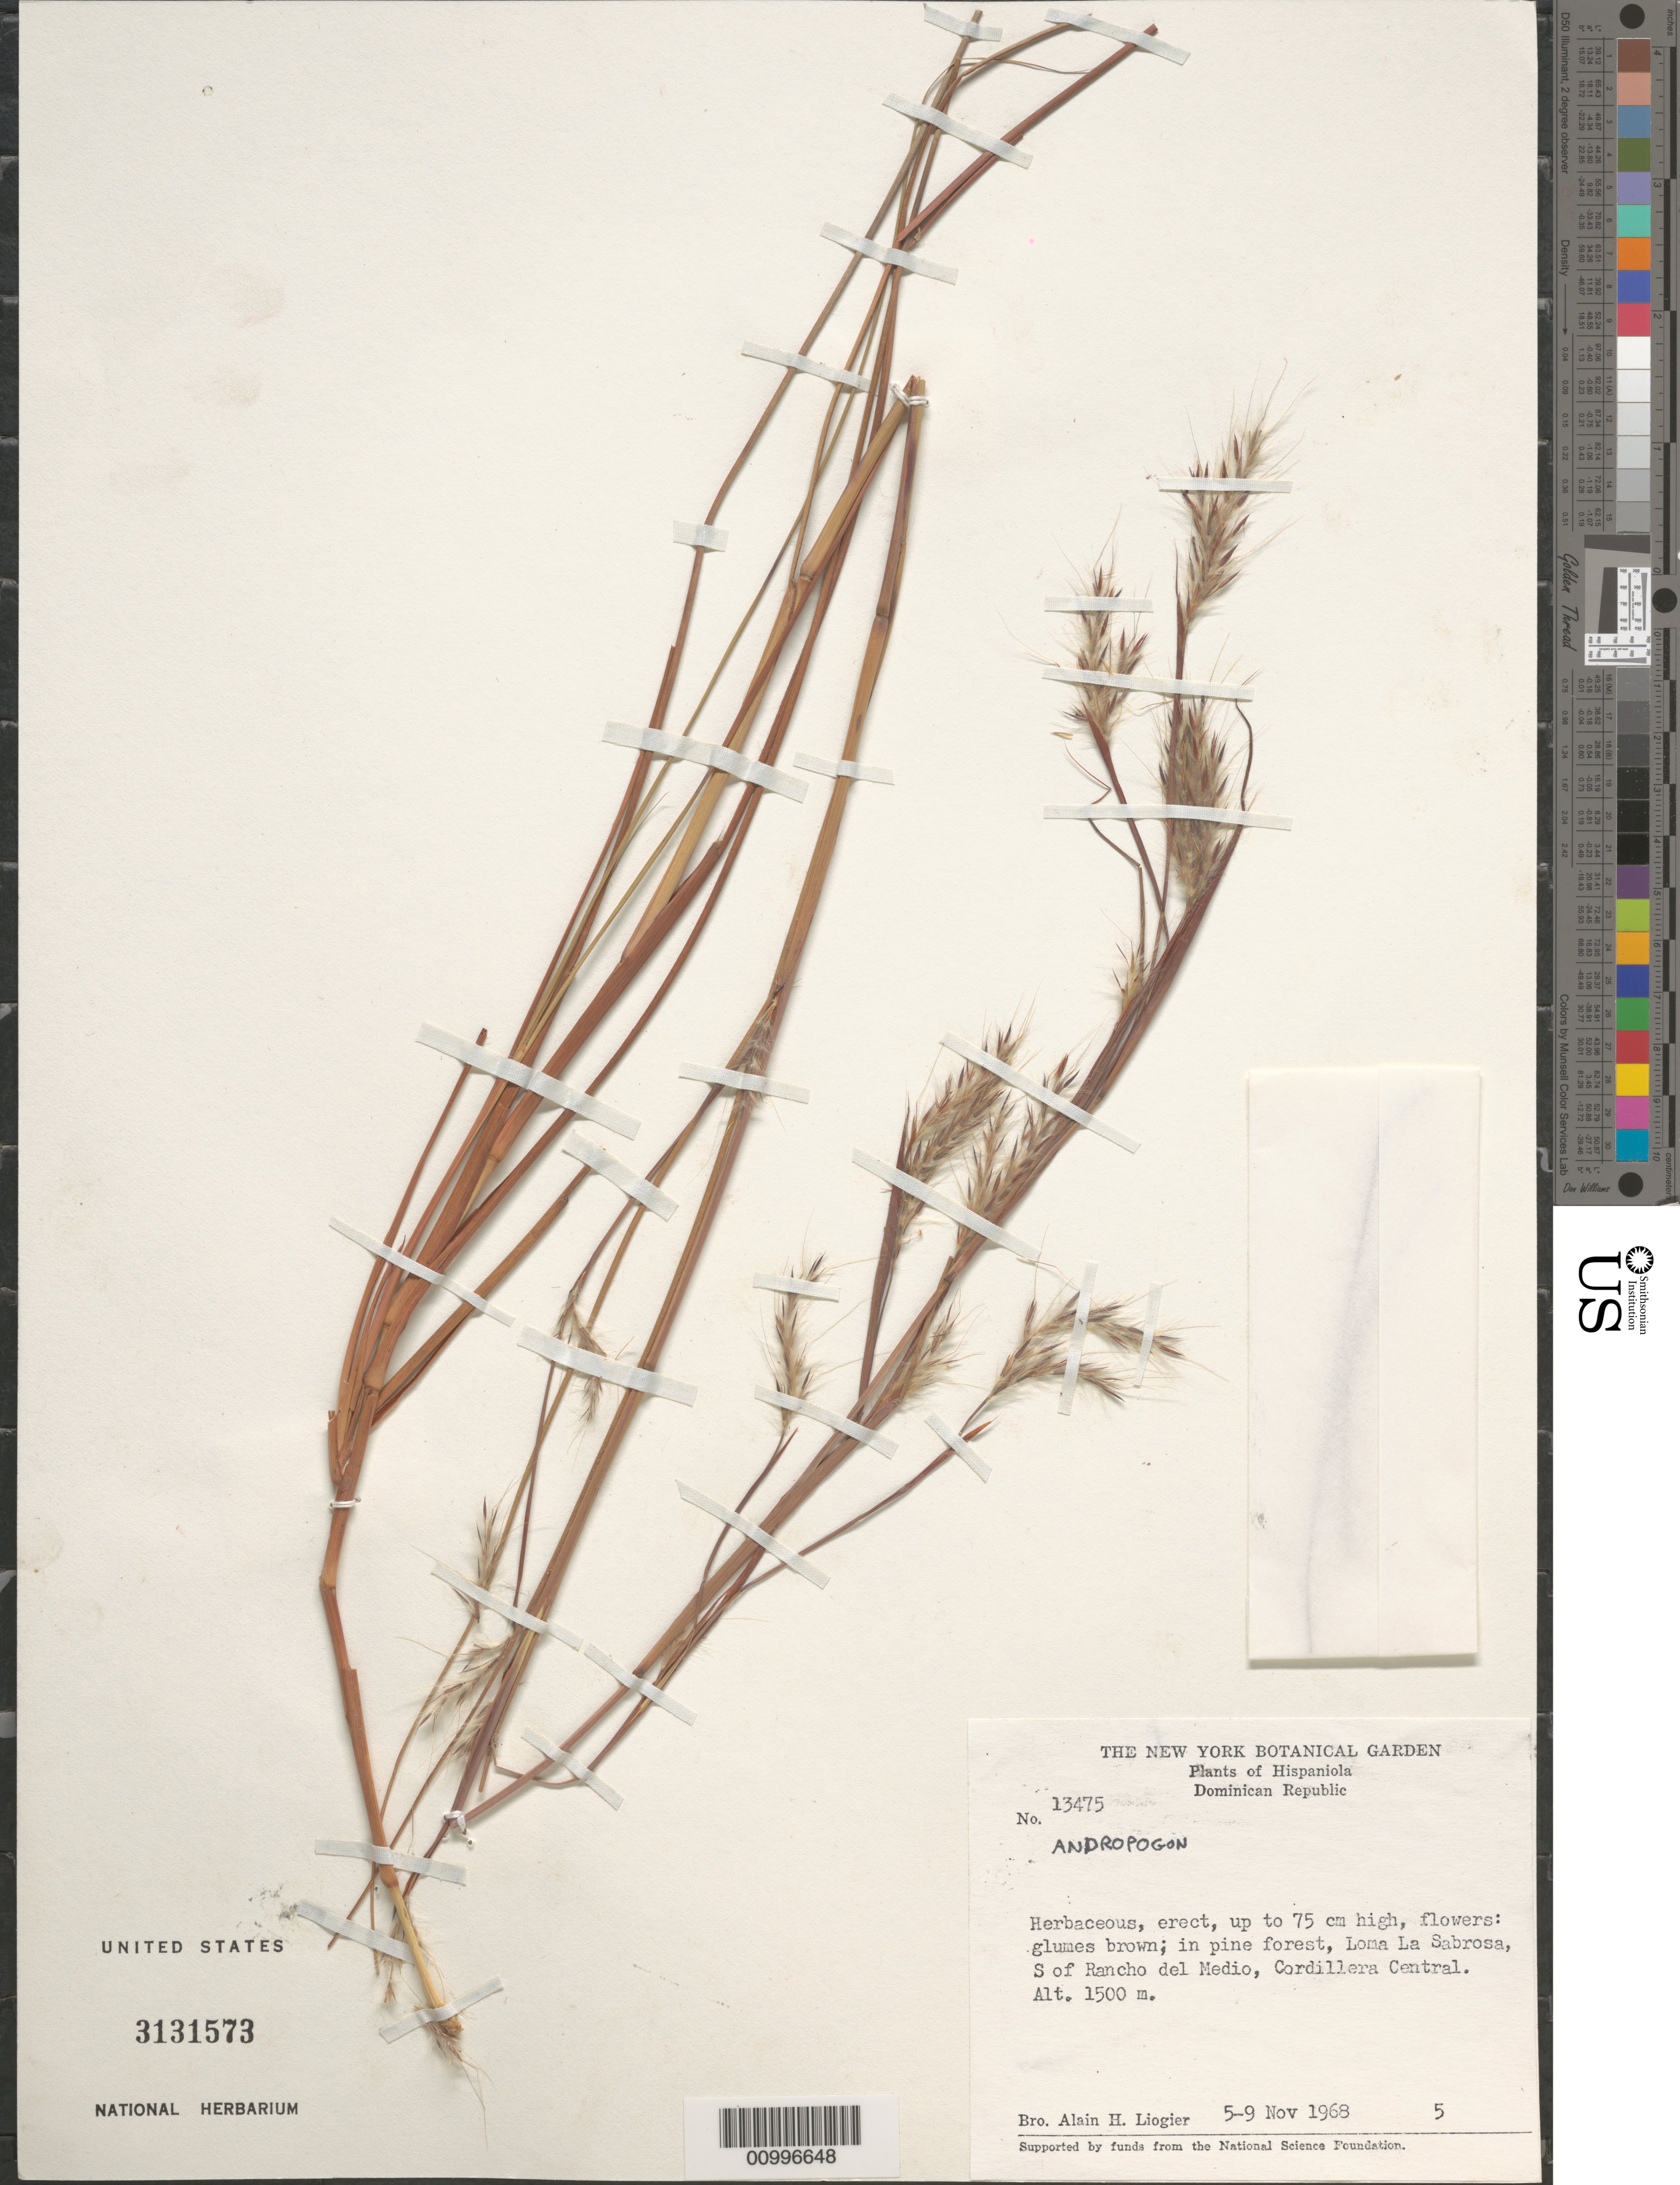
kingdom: Plantae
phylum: Tracheophyta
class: Liliopsida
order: Poales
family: Poaceae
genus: Andropogon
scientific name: Andropogon sp.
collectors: A. H. Liogier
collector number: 13475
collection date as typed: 05 Nov 1968 to 09 Nov 1968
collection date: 1968-11-05/1968-11-09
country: Dominican Republic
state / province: Santiago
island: Hispaniola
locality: Cordillera Central, Loma La Sabrosa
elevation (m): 1500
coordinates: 0 N, 0 E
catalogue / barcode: US 3131573